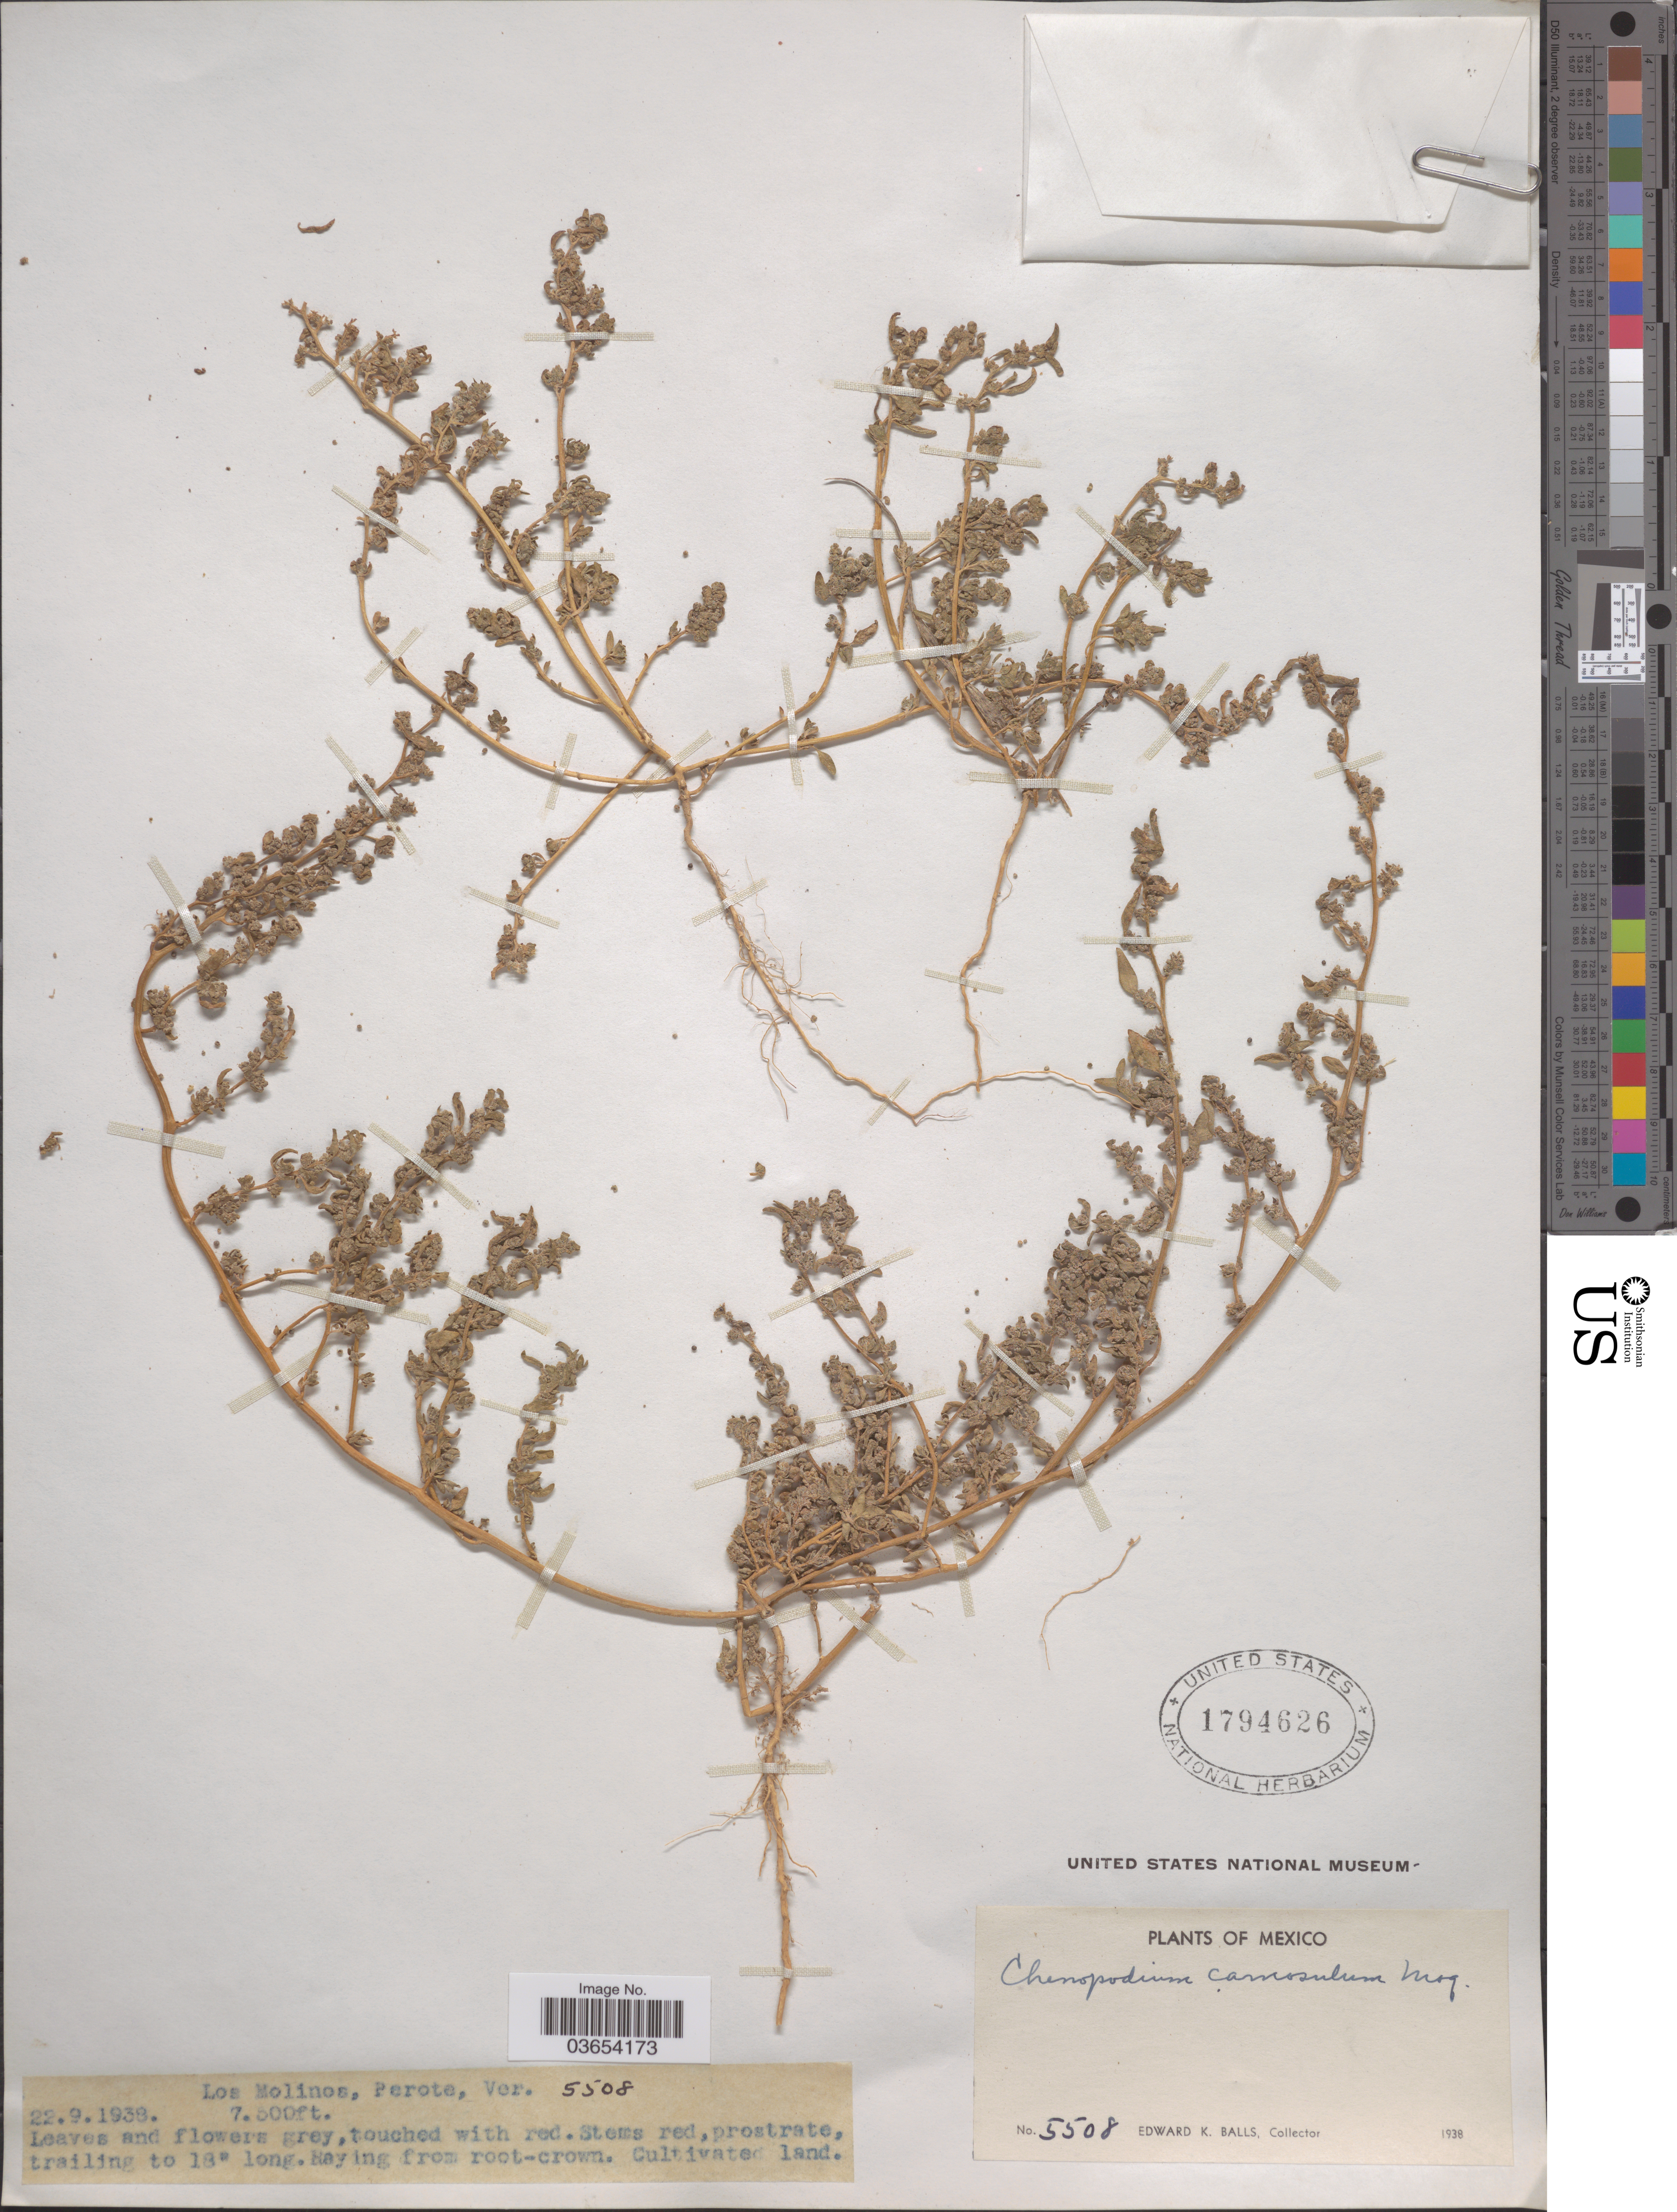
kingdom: Plantae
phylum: Tracheophyta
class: Magnoliopsida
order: Caryophyllales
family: Amaranthaceae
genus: Chenopodium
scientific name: Chenopodium carnosulum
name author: Moq.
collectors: E. K. Balls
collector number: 5508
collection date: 1938-09-22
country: Mexico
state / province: Veracruz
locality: Los Molinos, Perote, Ver.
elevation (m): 2286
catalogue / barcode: US 1794626